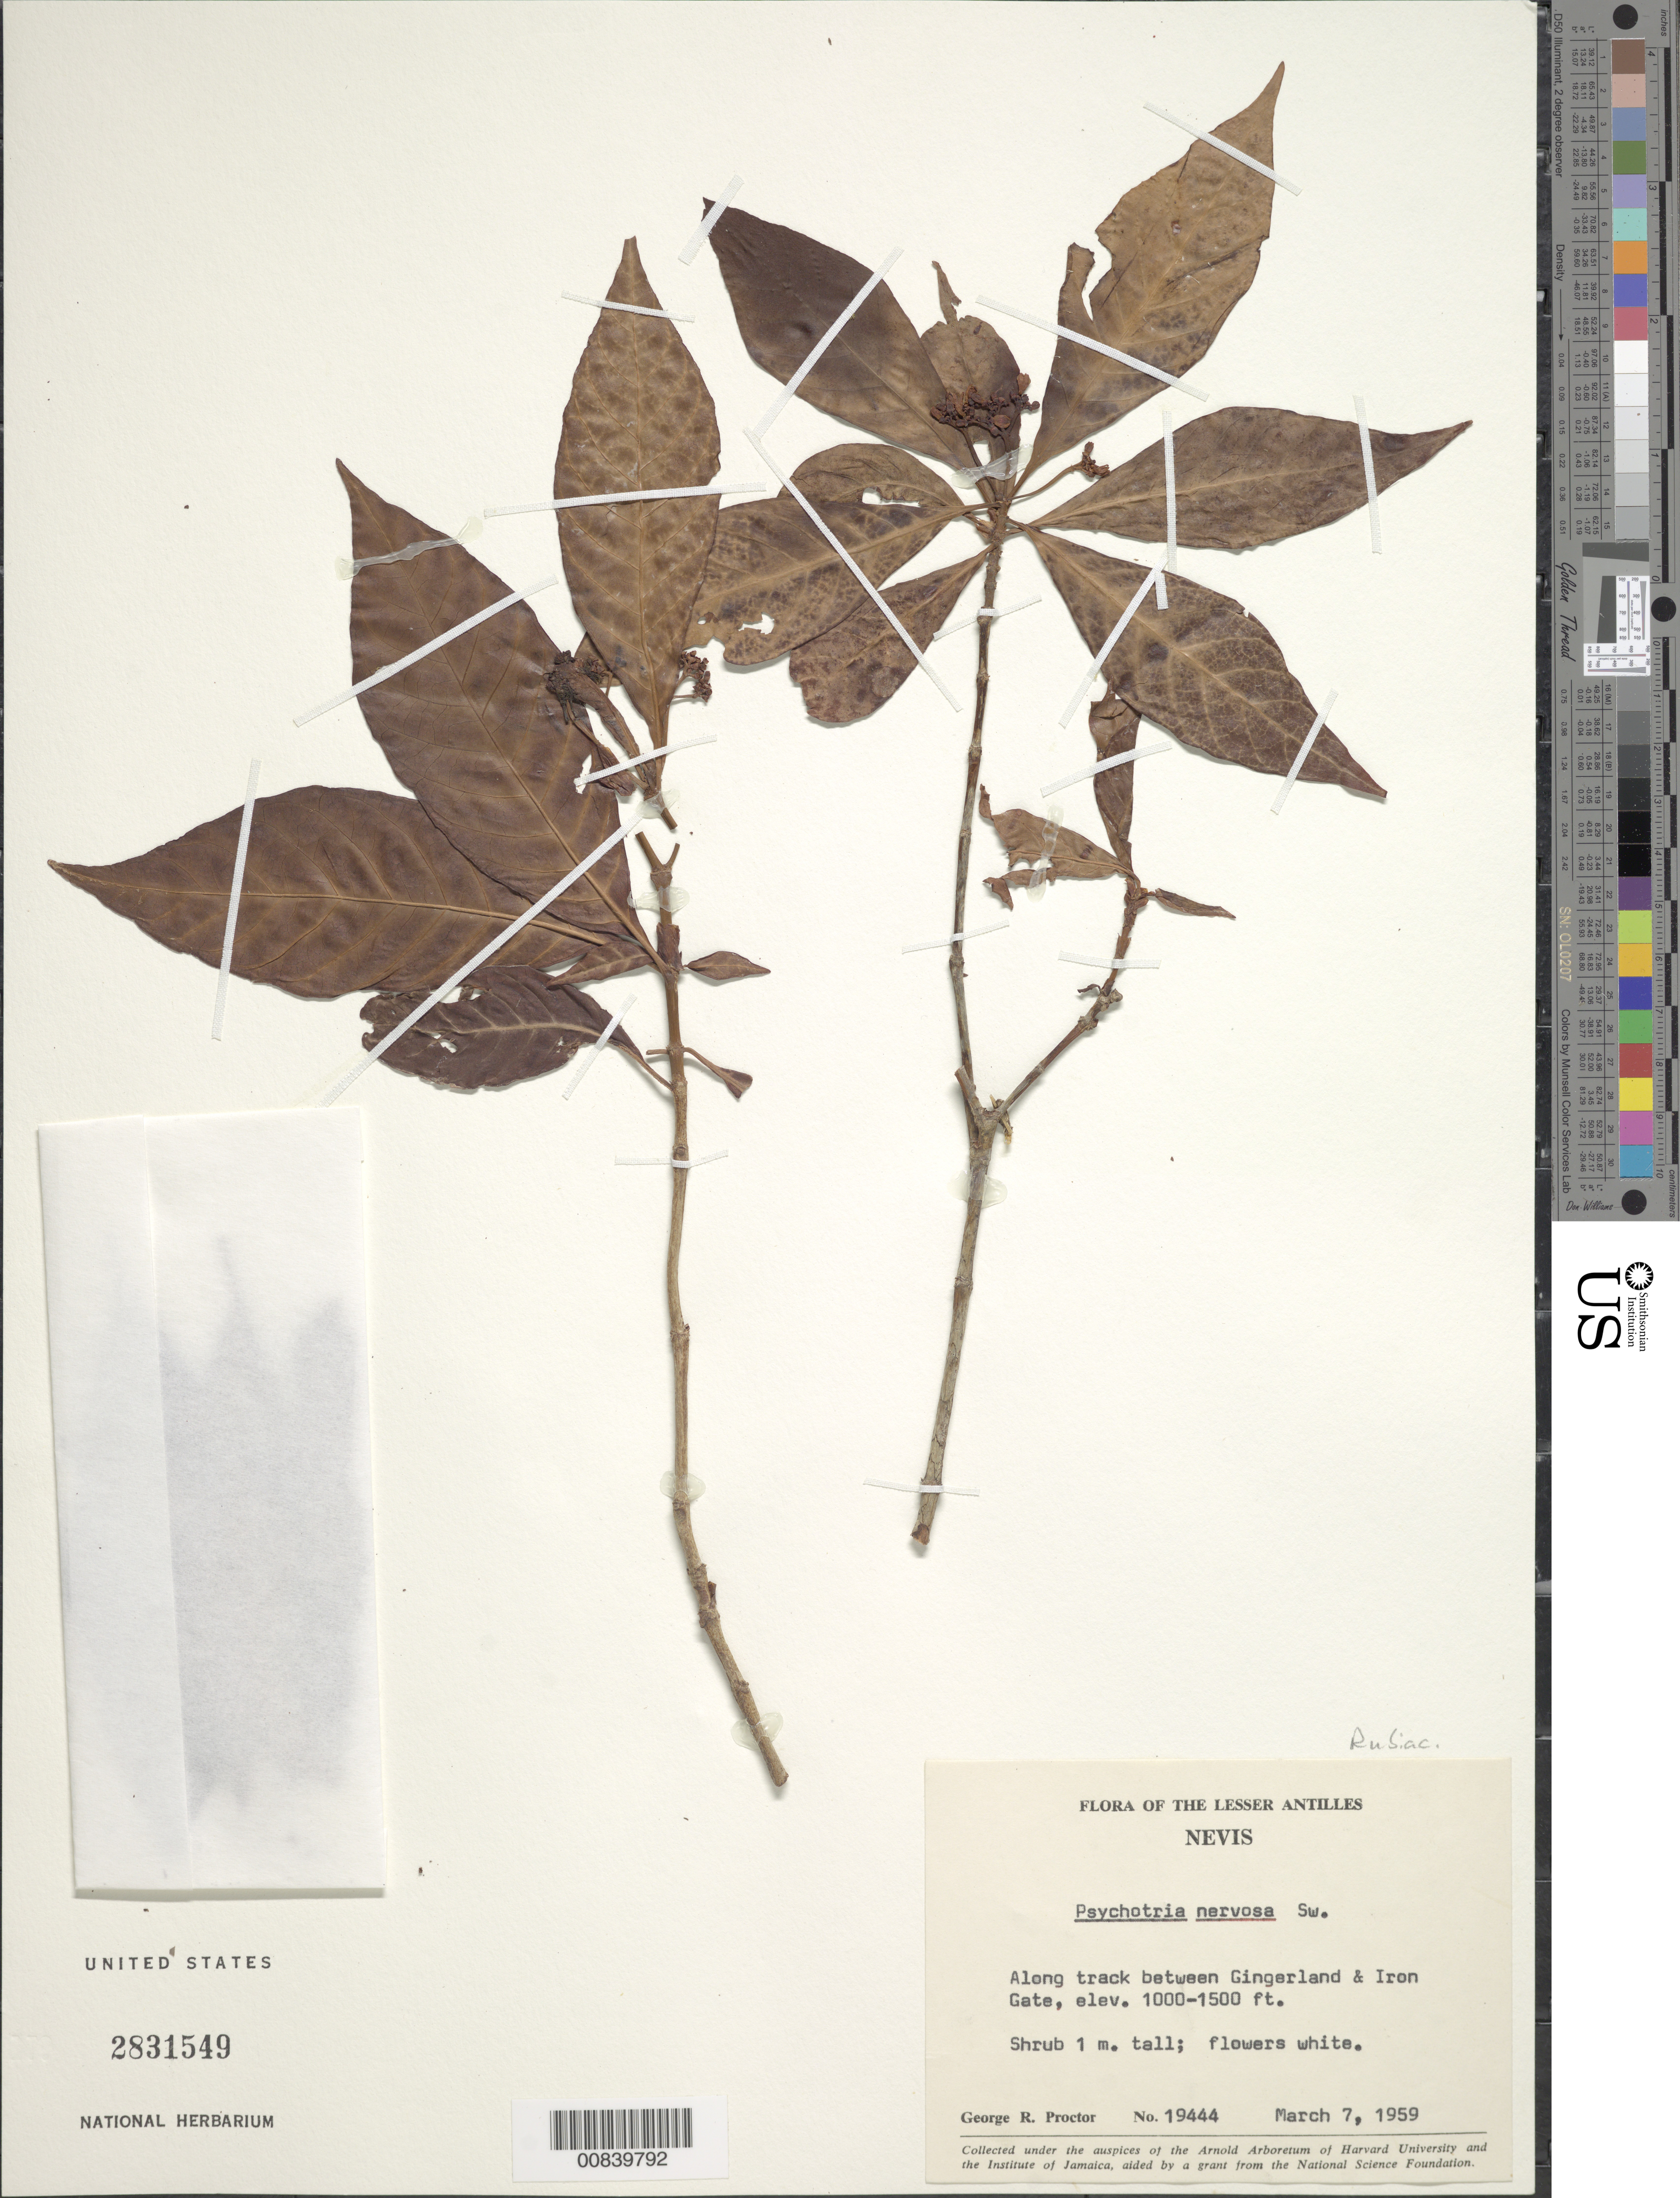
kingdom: Plantae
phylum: Tracheophyta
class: Magnoliopsida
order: Gentianales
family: Rubiaceae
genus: Psychotria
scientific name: Psychotria nervosa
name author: Sw.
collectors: G. R. Proctor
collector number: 19444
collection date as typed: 07 Mar 1959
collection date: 1959-03-07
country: St. Christopher-Nevis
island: Nevis Island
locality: Along track between Gingerland and Iron Gate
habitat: Along track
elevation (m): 305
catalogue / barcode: US 2831549